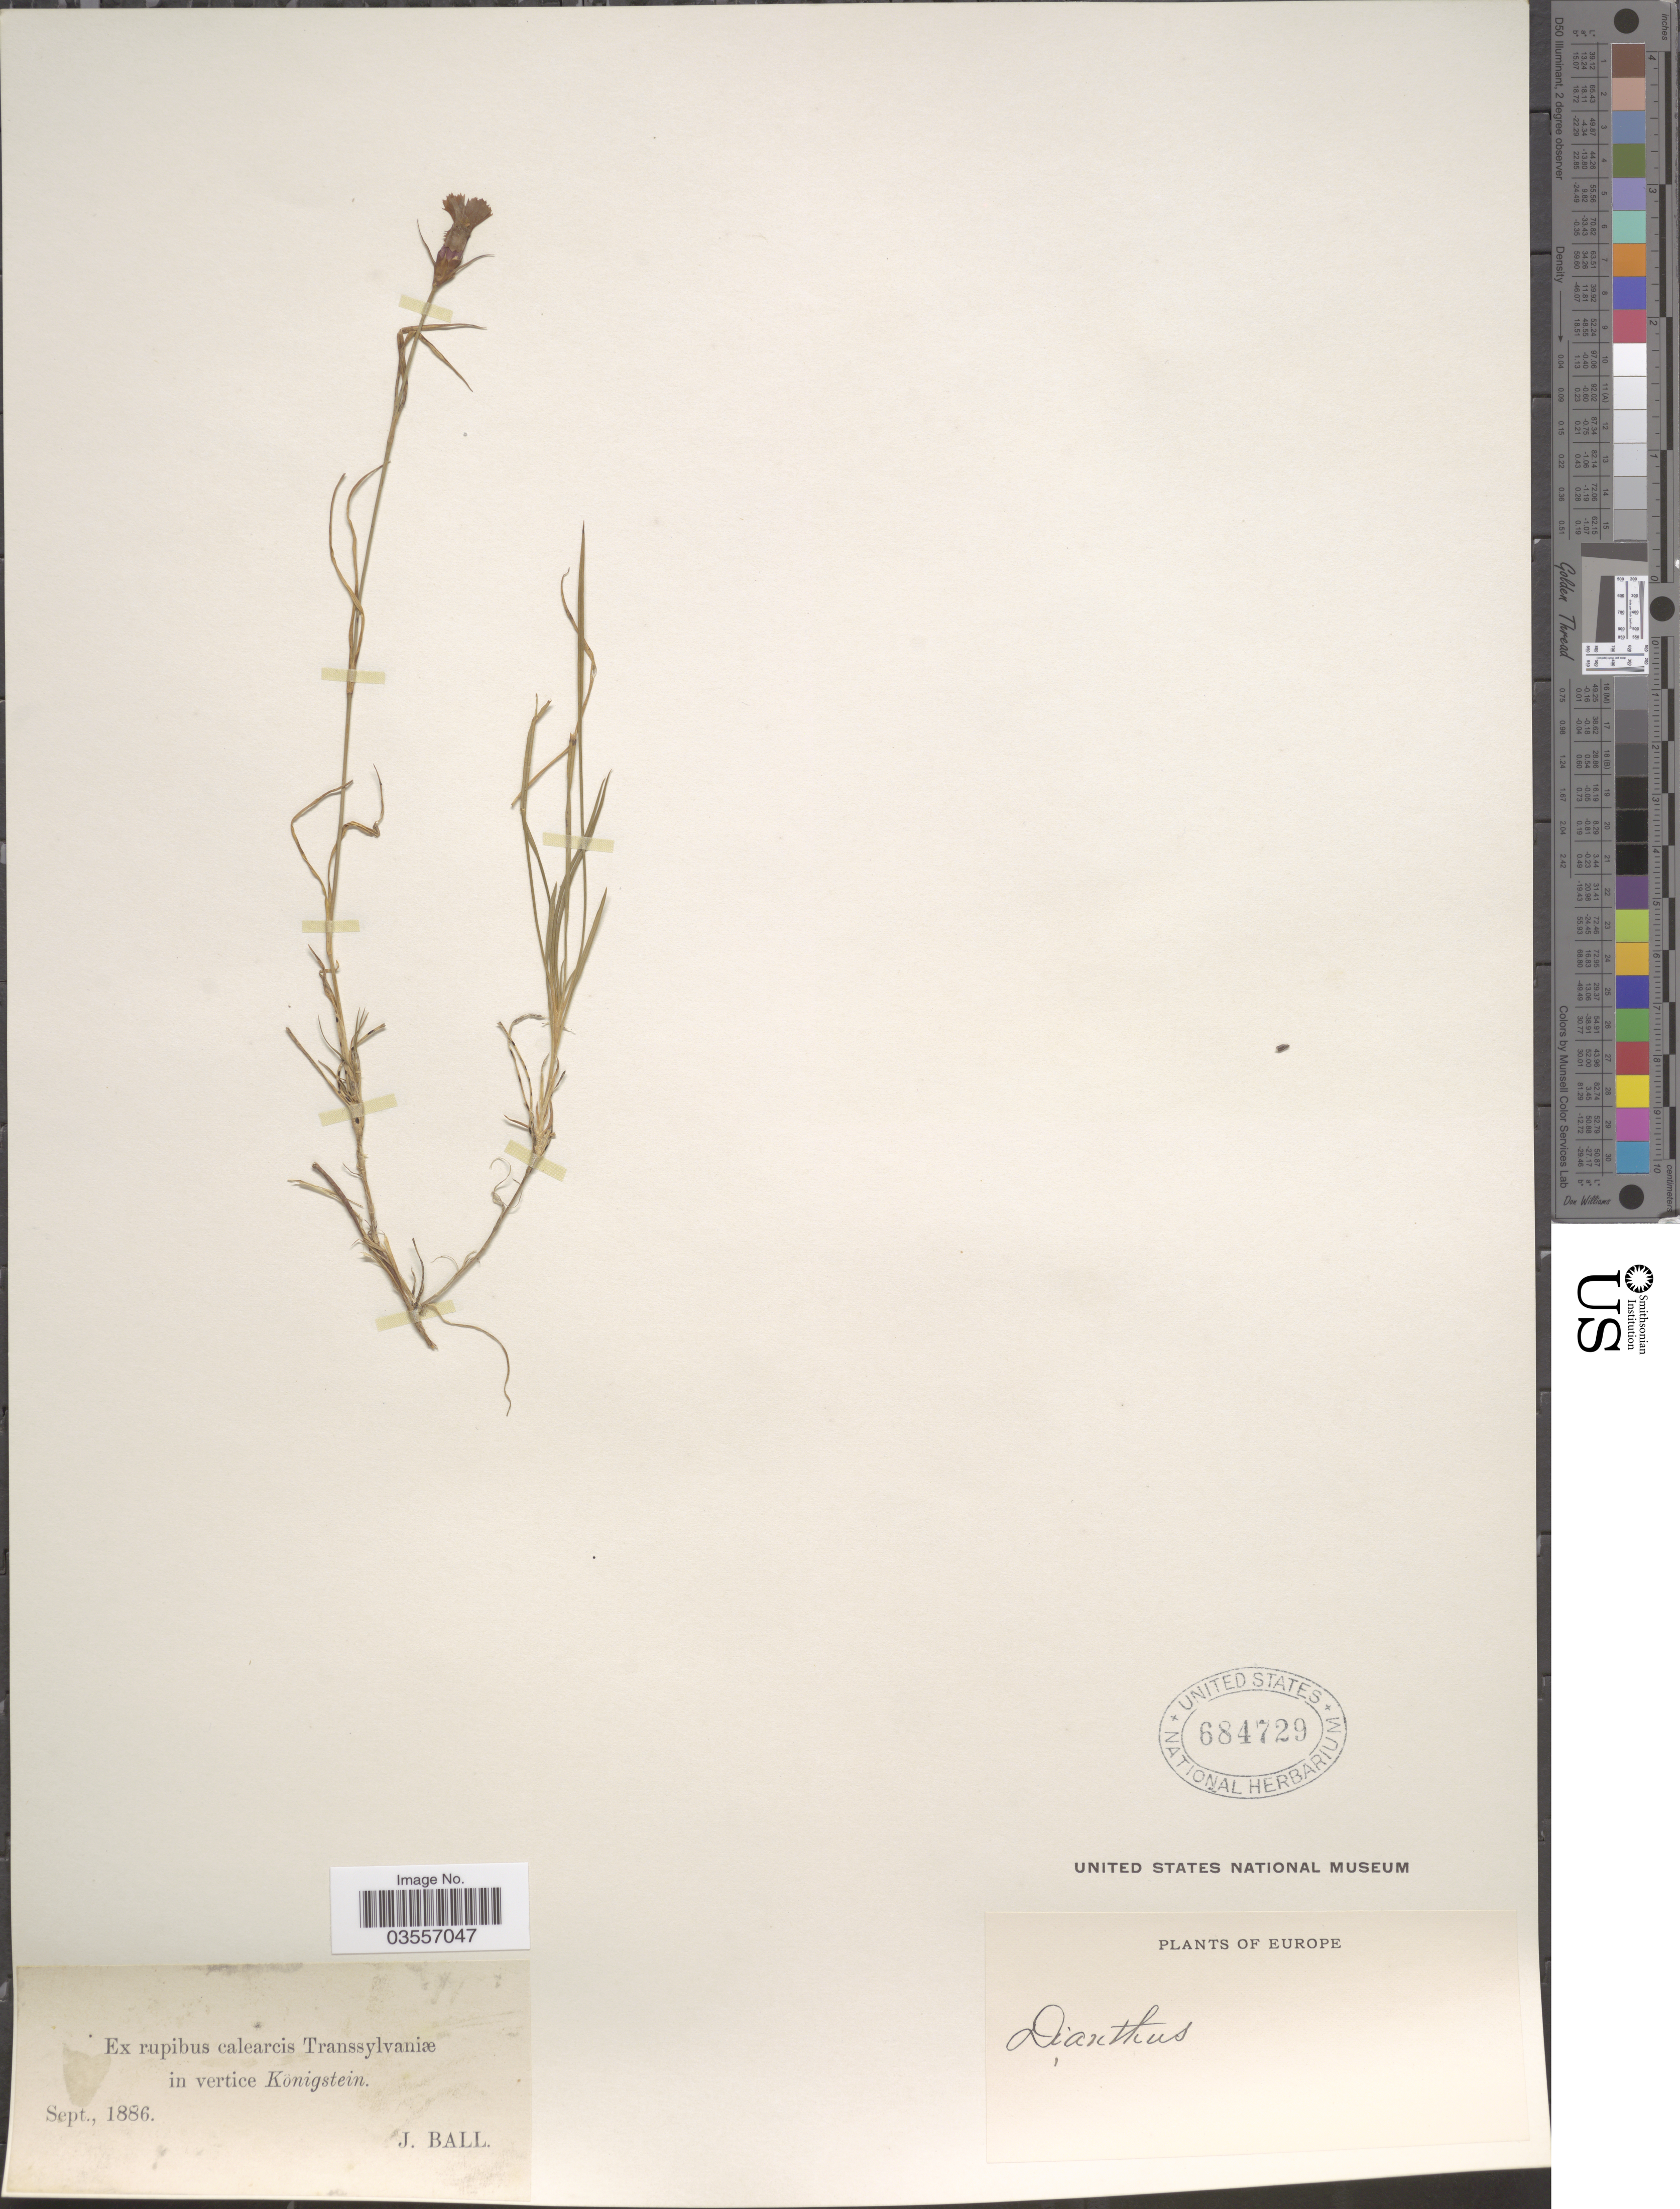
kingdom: Plantae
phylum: Tracheophyta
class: Magnoliopsida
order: Caryophyllales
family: Caryophyllaceae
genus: Dianthus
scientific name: Dianthus sp.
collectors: J. Ball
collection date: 1886-09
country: Romania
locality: Ex rupibus calearcis Transsylvaniæ in vertice Königstein. Europe.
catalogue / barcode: US 684729